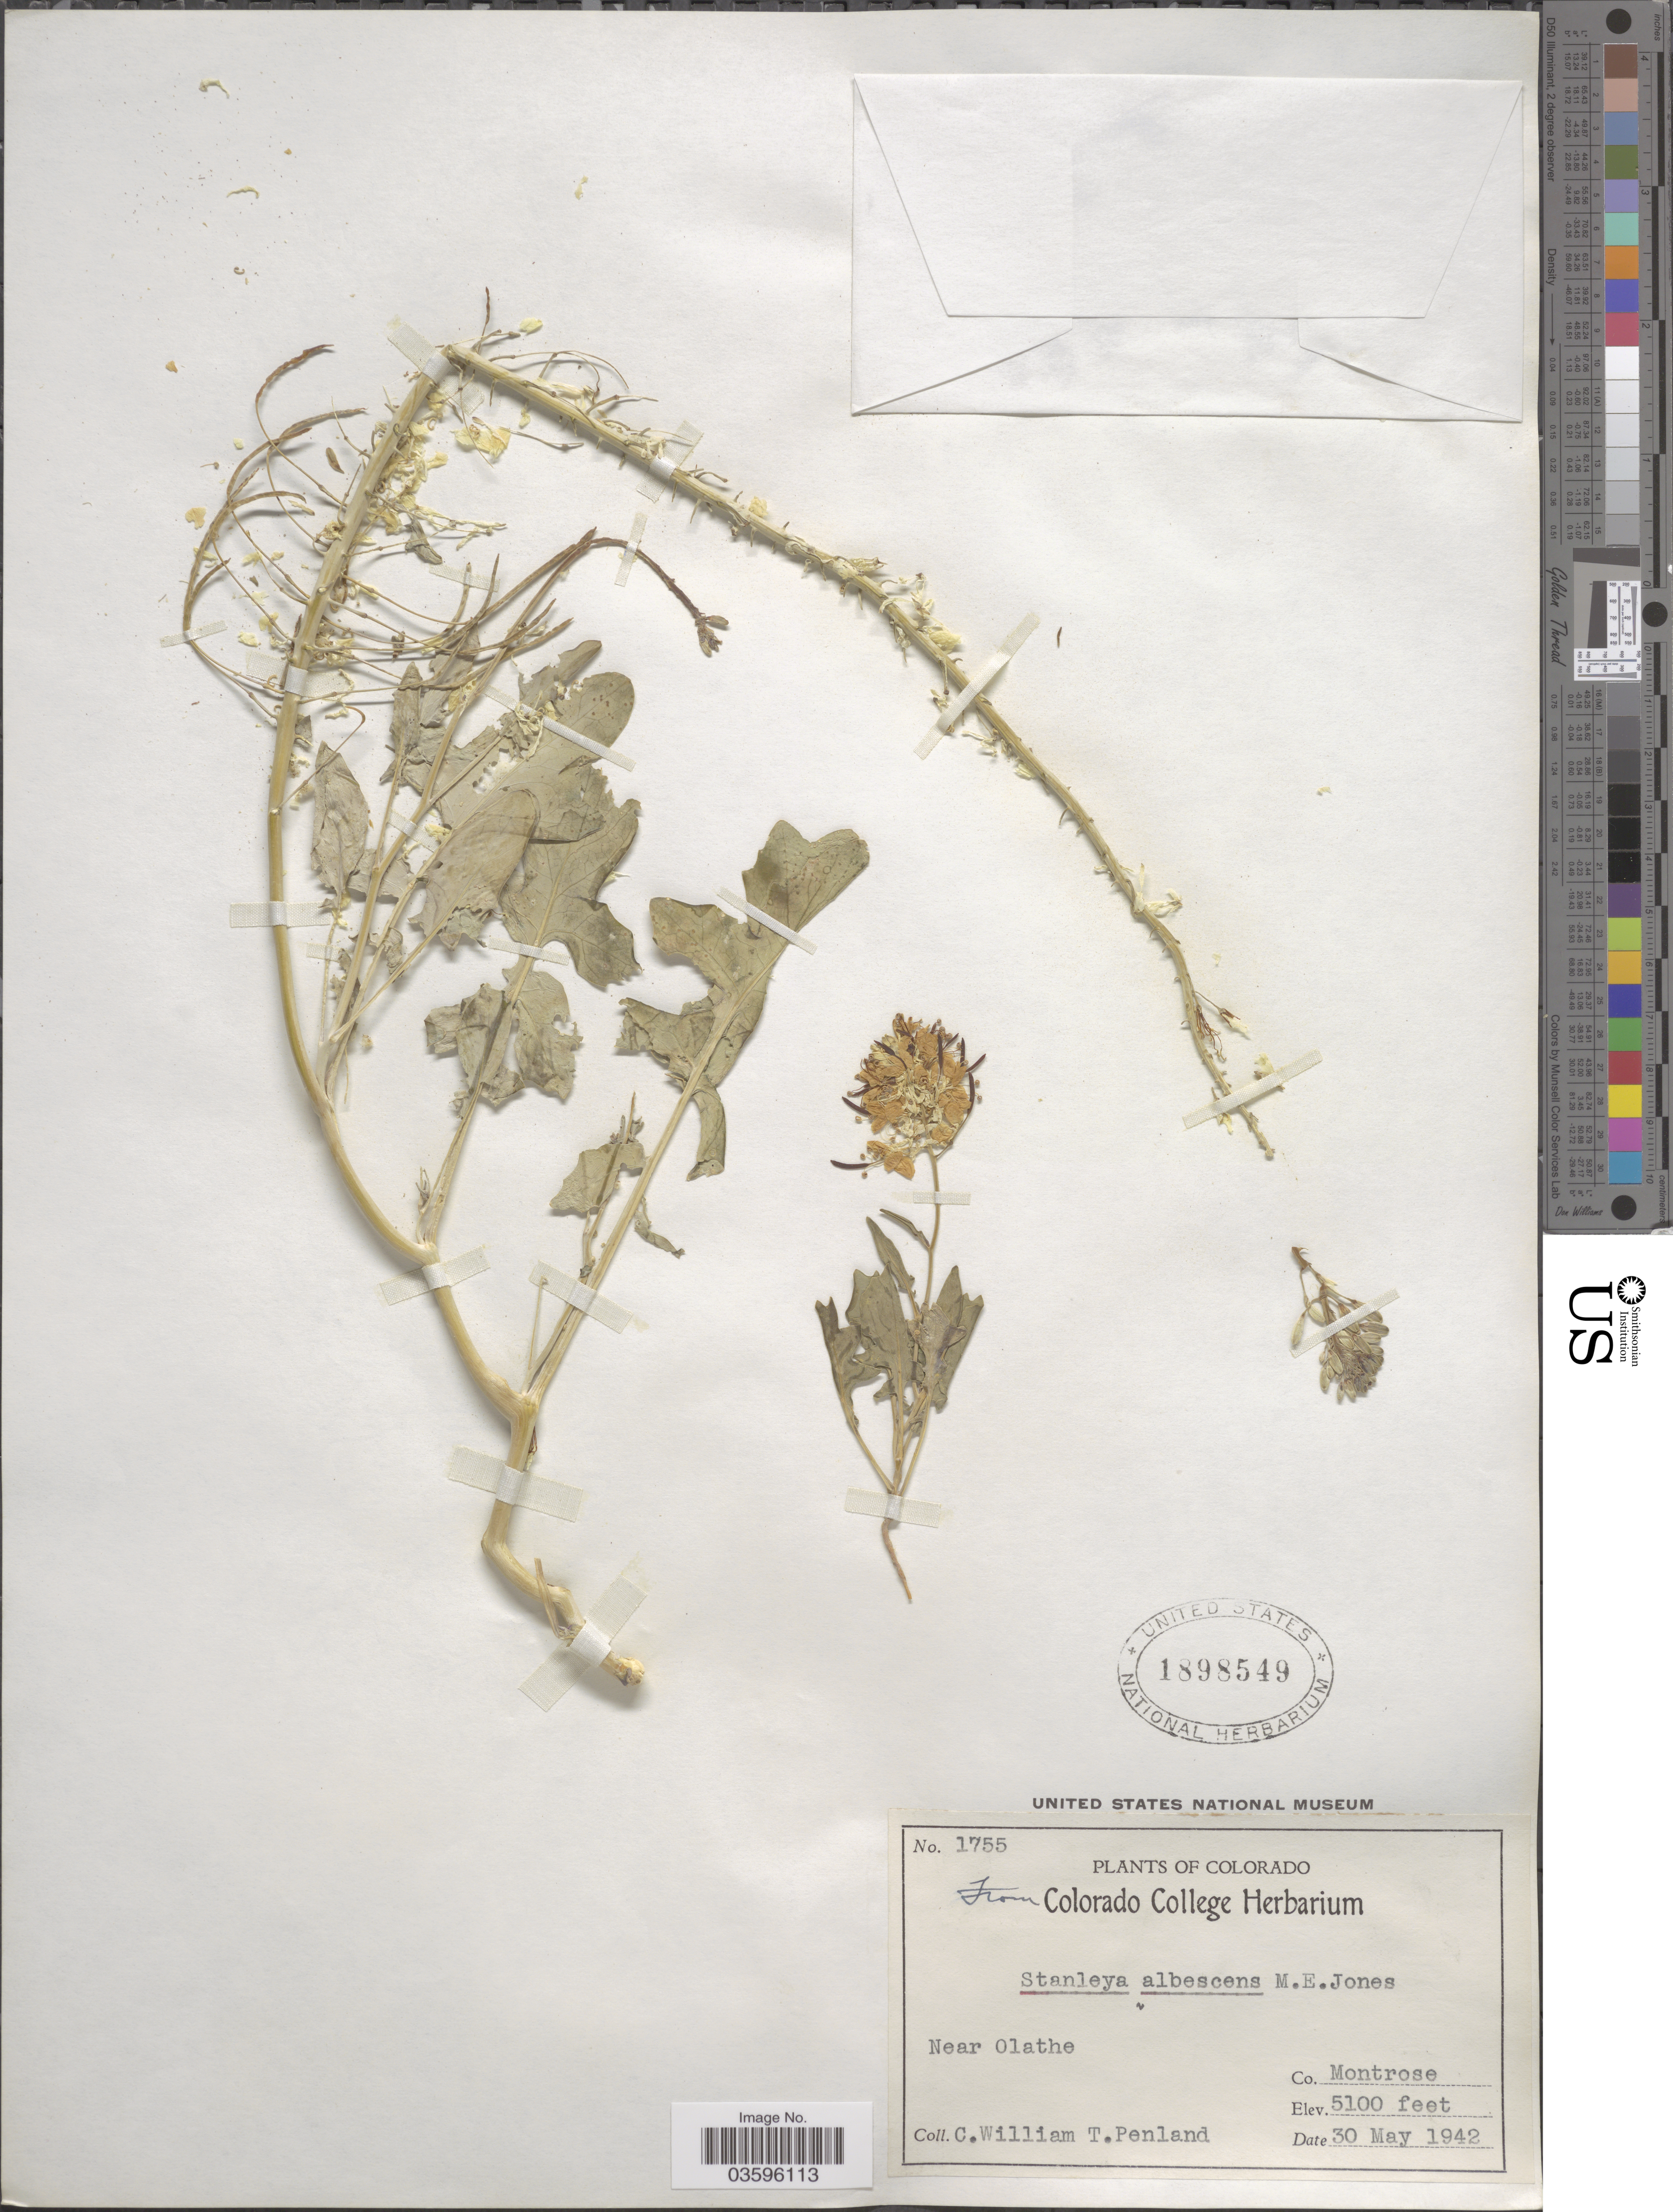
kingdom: Plantae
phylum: Tracheophyta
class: Magnoliopsida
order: Brassicales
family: Brassicaceae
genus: Stanleya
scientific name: Stanleya albescens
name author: M.E. Jones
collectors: C. William & T. Penland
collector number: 1755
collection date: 1942-05-30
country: United States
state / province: Colorado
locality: Near Olathe. Co. Montrose.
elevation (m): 1554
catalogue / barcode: US 1898549